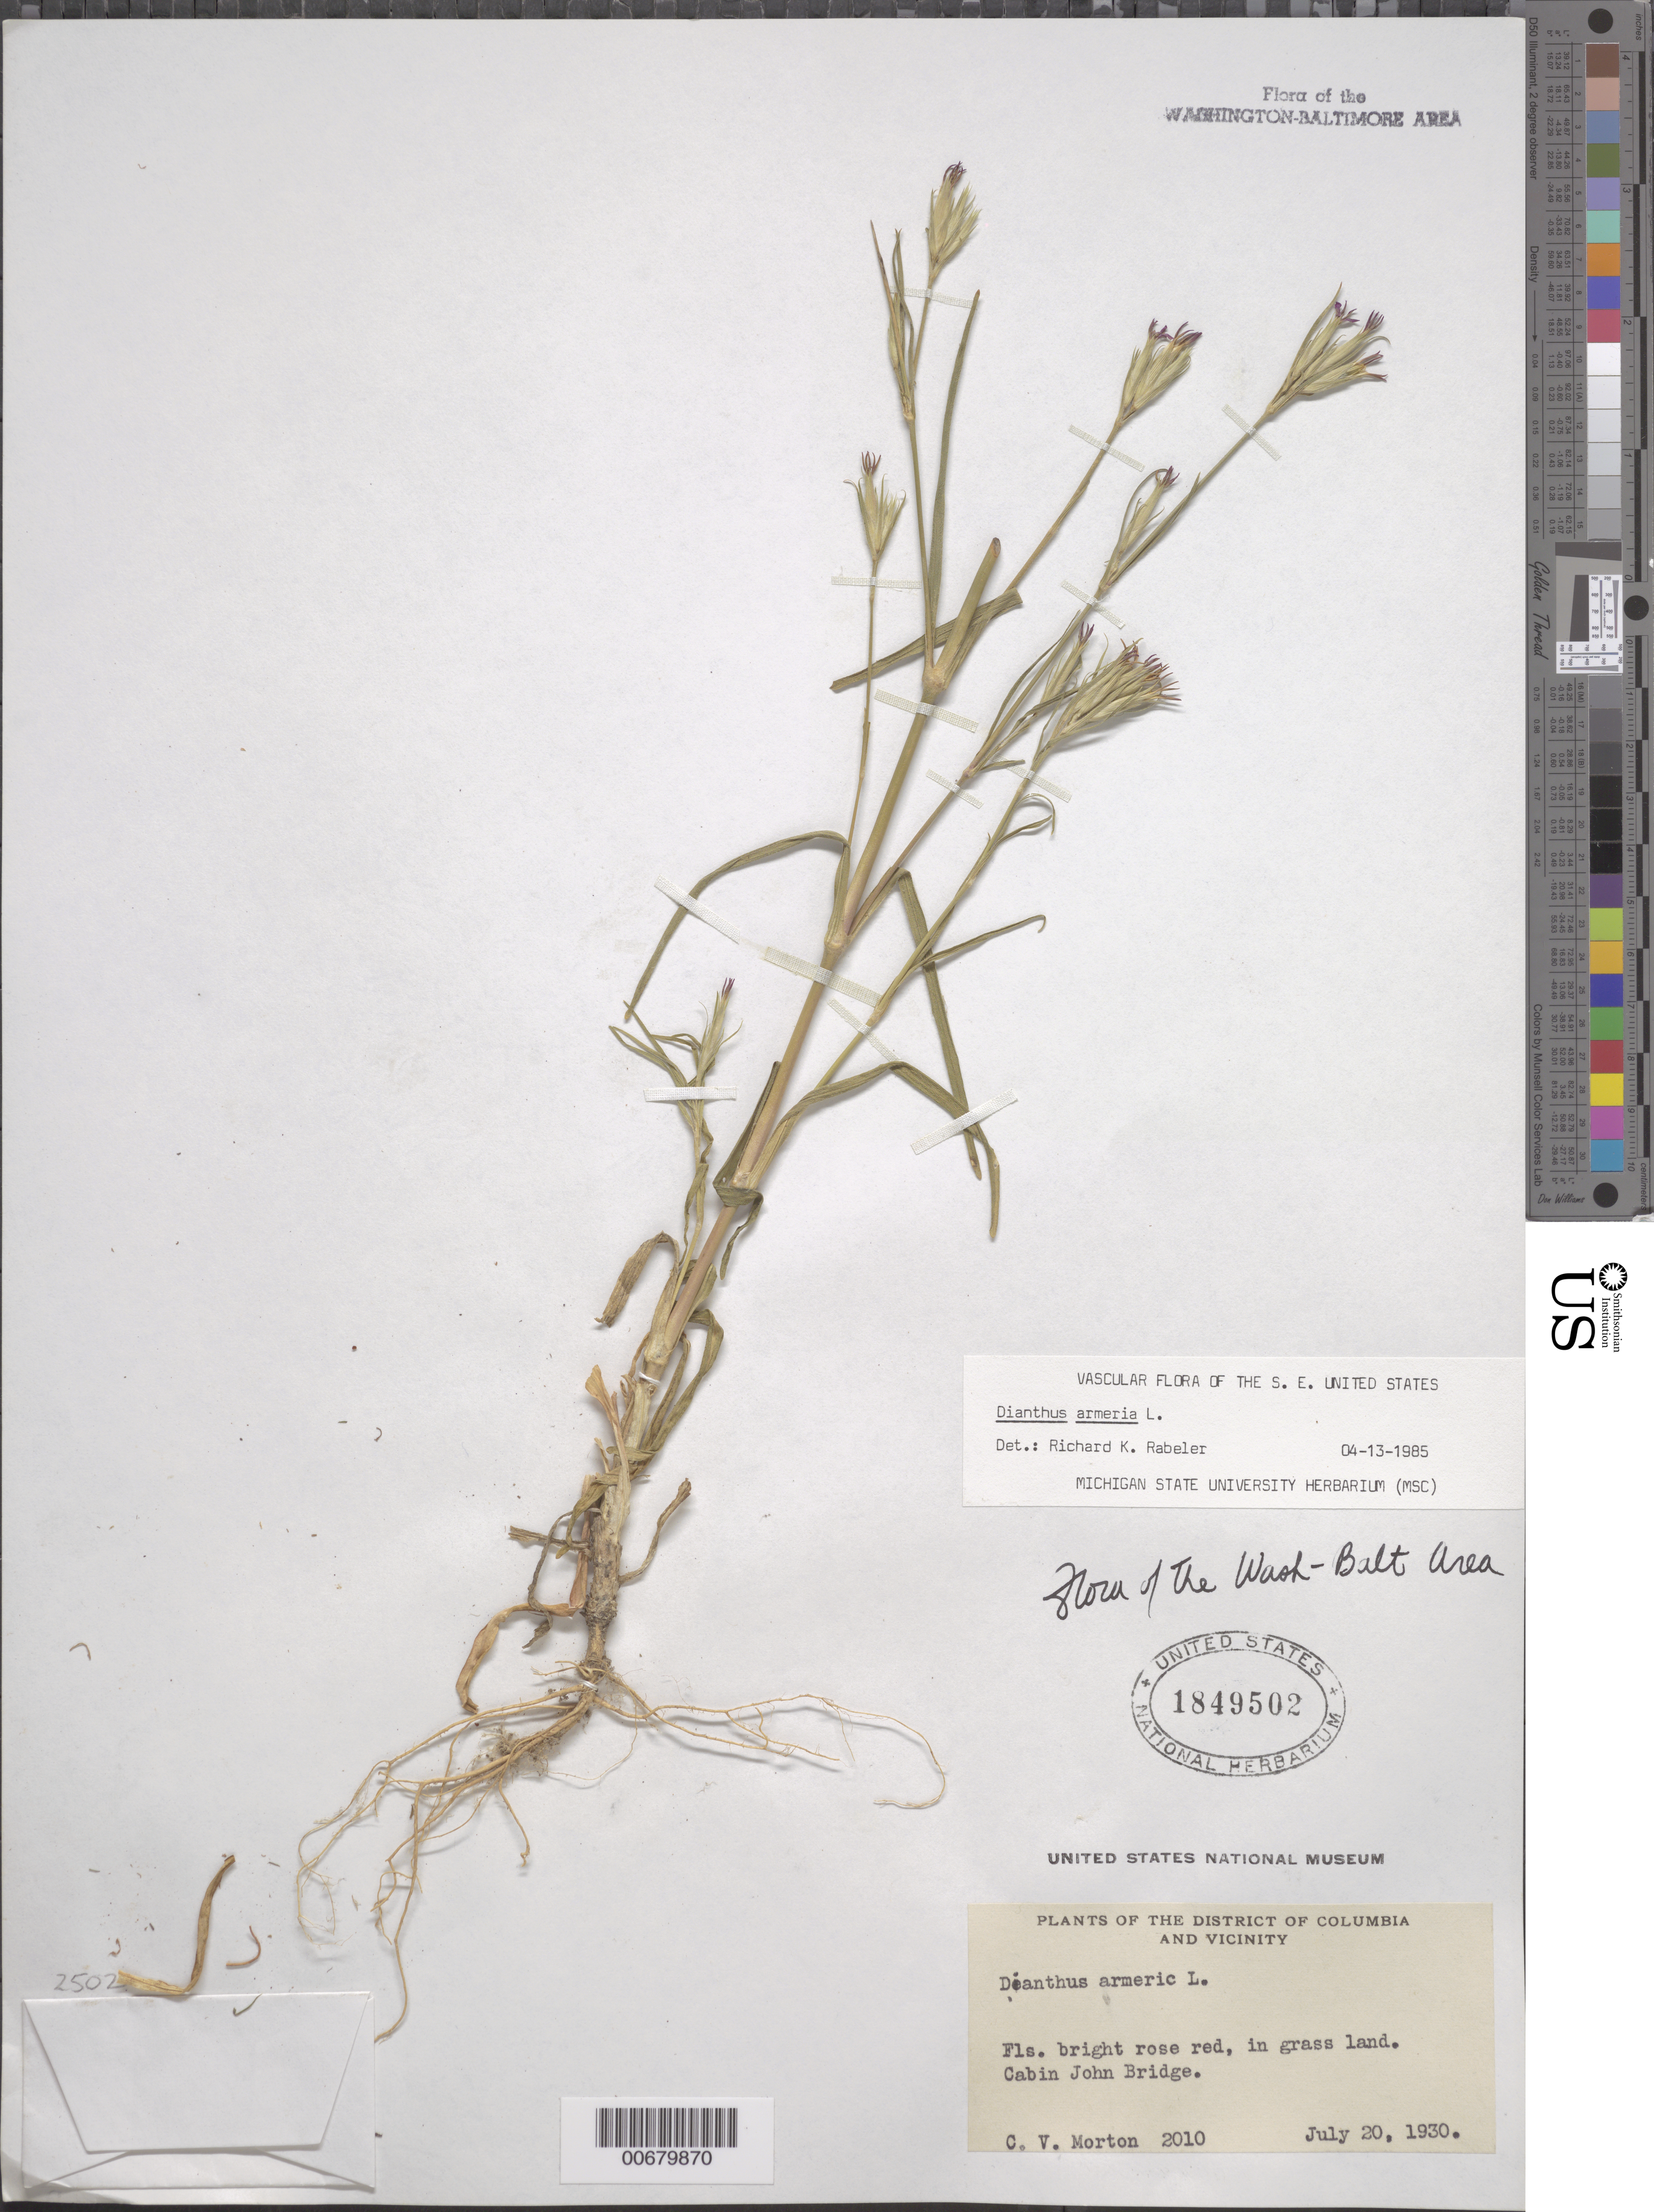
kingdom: Plantae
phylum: Tracheophyta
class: Magnoliopsida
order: Caryophyllales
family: Caryophyllaceae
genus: Dianthus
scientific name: Dianthus armeria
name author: L.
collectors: C. V. Morton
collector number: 2010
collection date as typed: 20 Jul 1930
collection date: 1930-07-20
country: United States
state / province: Maryland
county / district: Montgomery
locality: Cabin John Bridge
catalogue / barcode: US 1849502